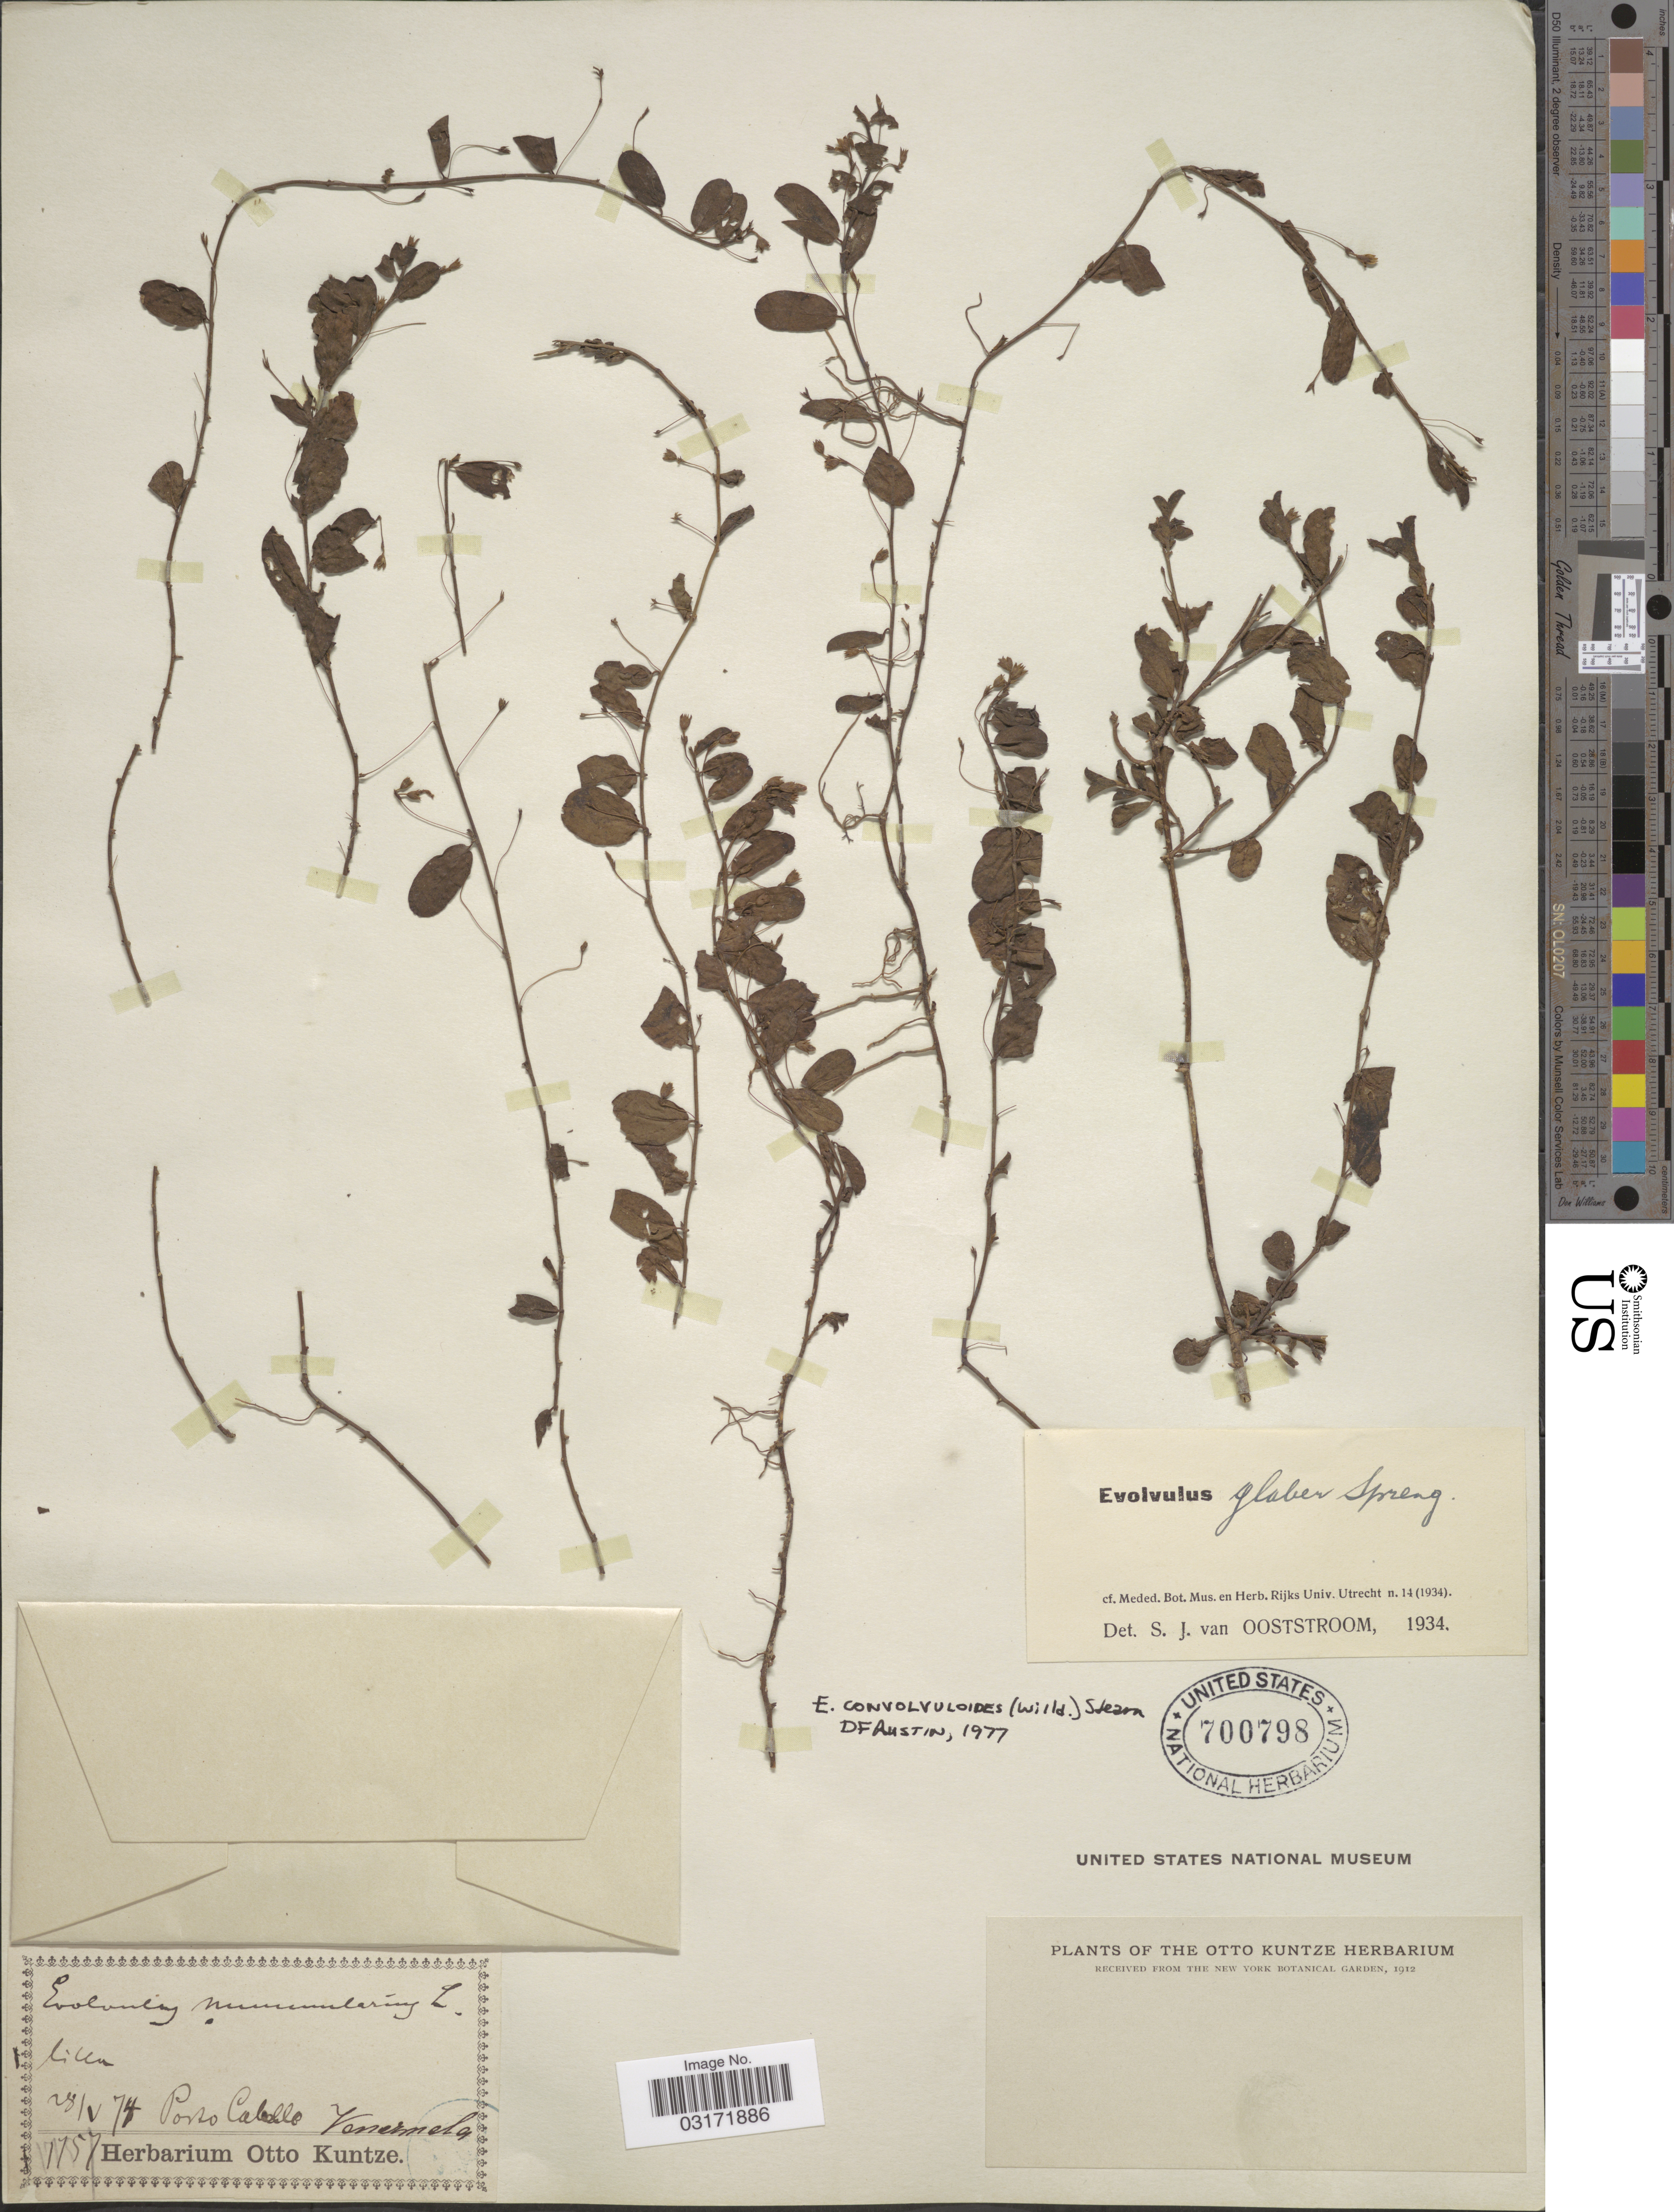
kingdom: Plantae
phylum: Tracheophyta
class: Magnoliopsida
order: Solanales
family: Convolvulaceae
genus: Evolvulus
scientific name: Evolvulus convolvuloides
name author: (Willd. ex Schult.) Stearn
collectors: ex herb. Otto Kuntze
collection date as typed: Transcribed d/m/y: 28/5/74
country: Venezuela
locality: Porto Cabello.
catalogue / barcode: US 700798